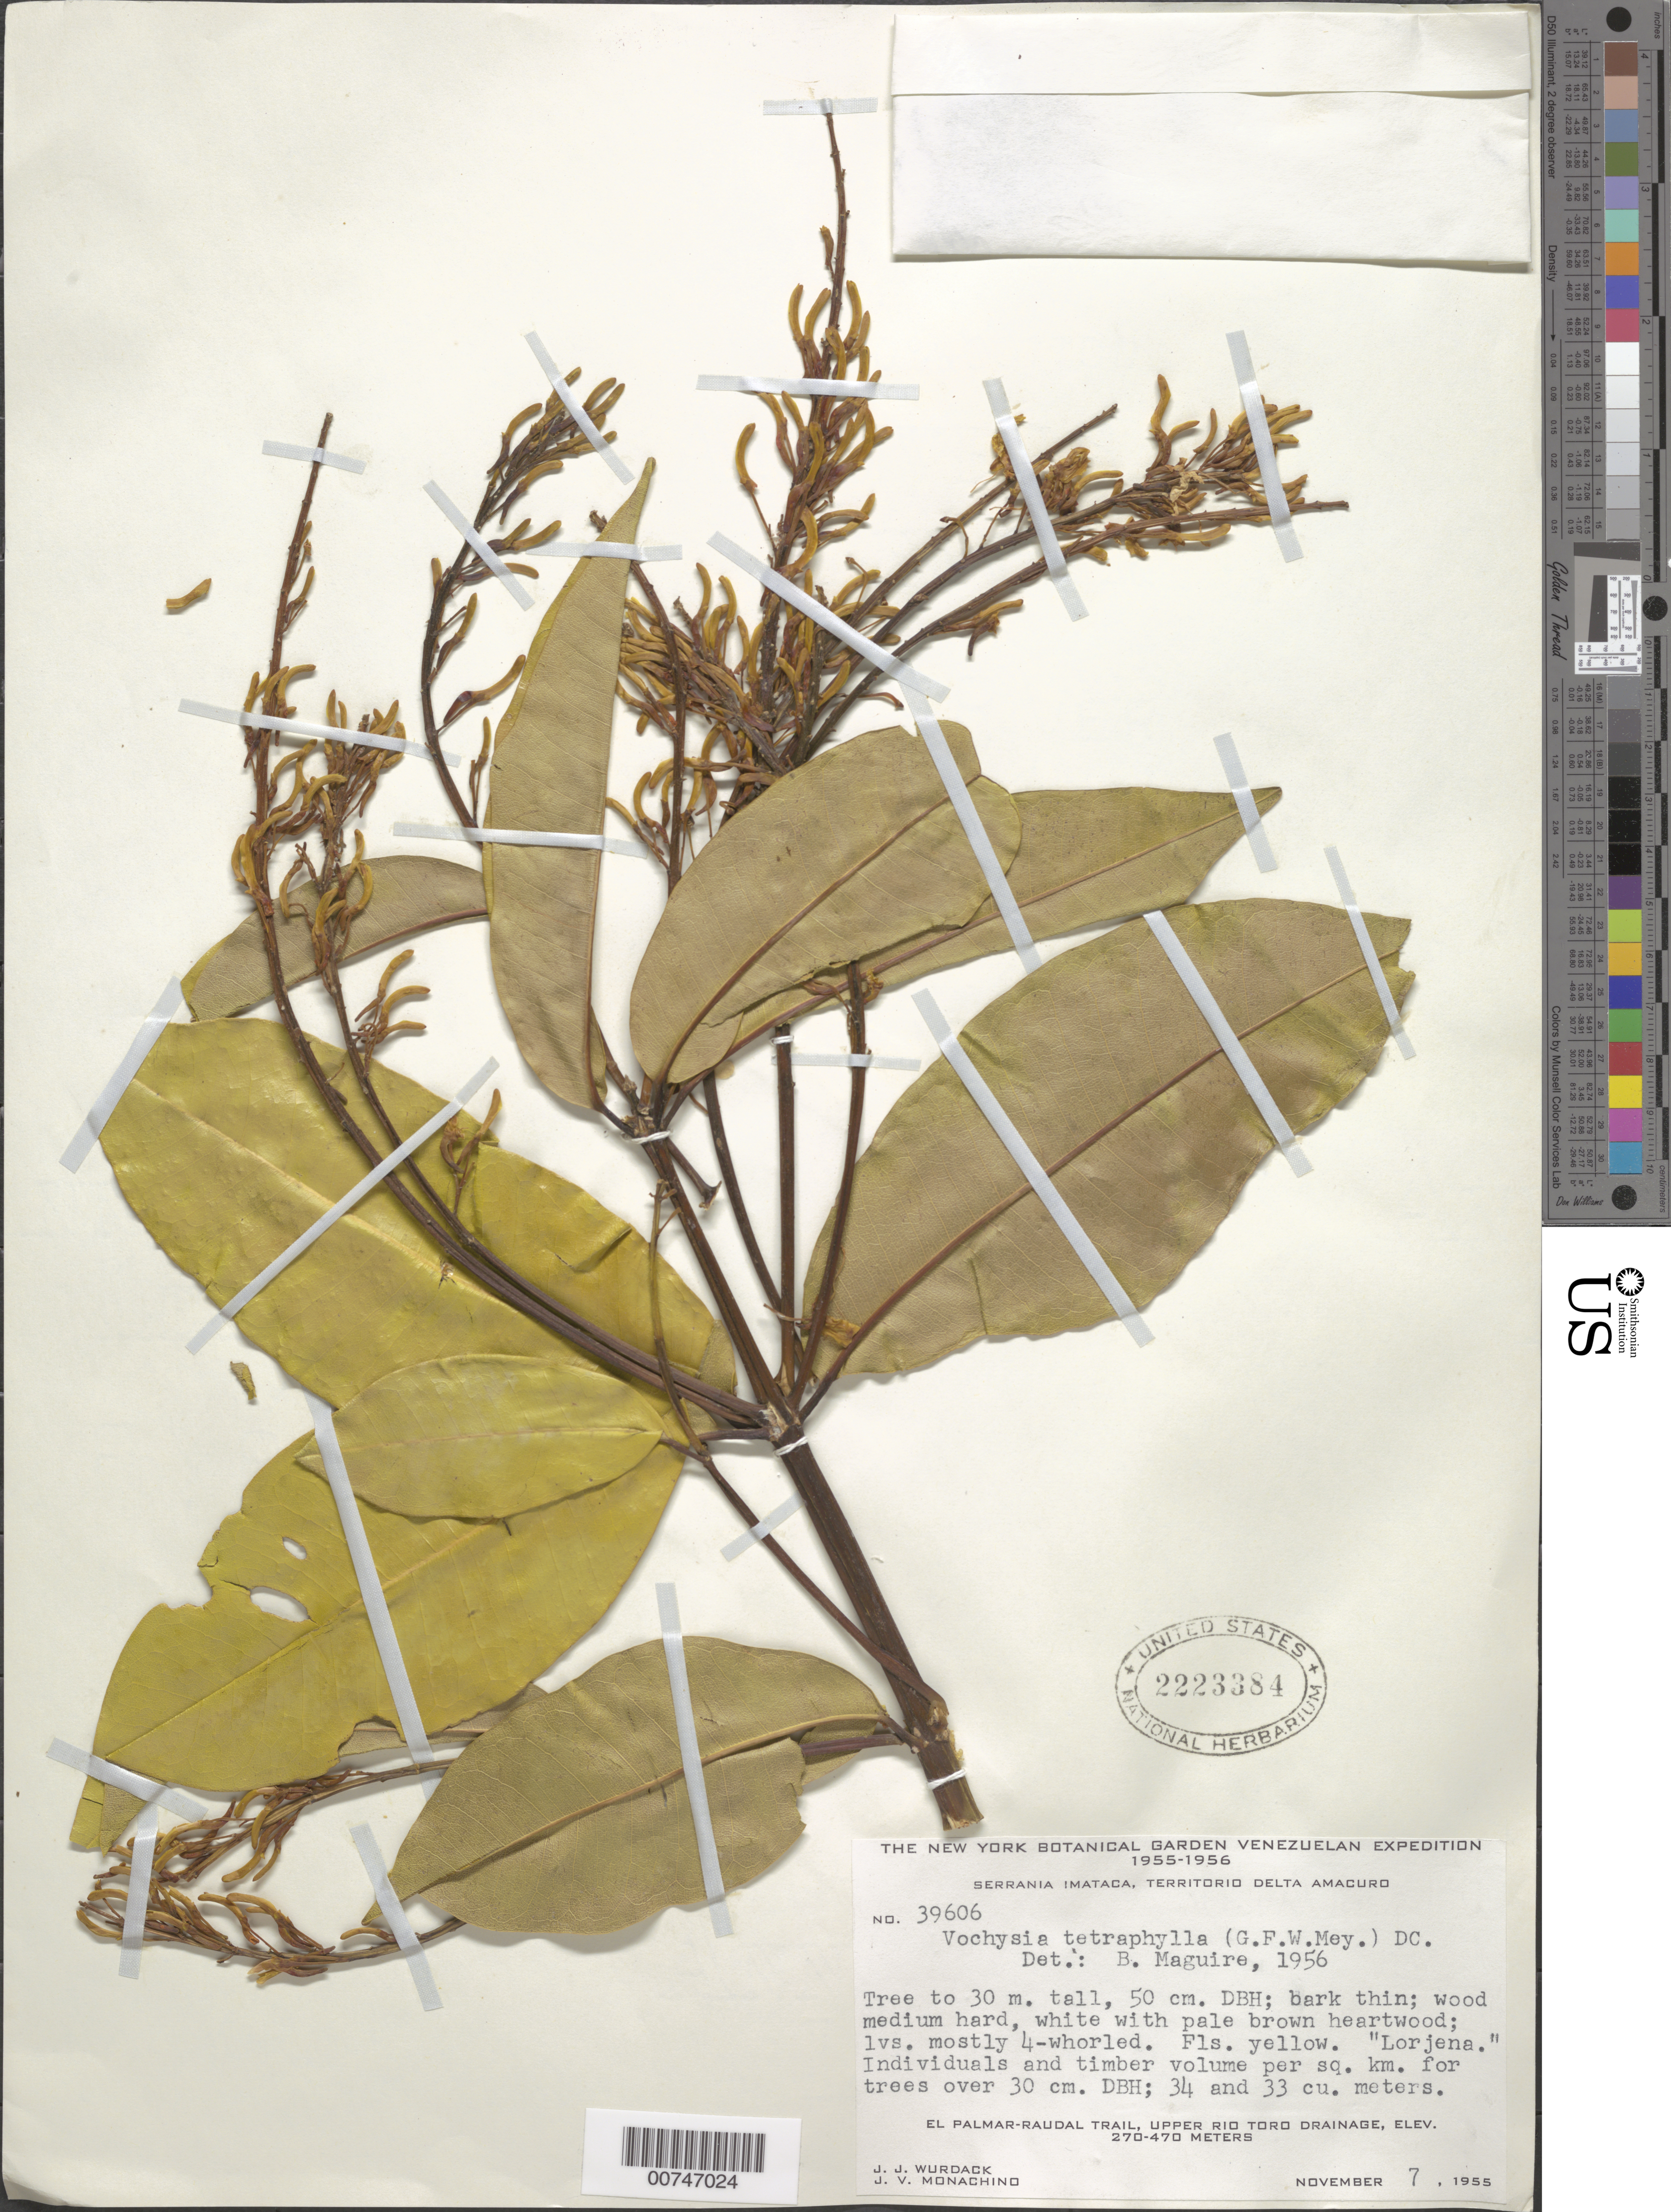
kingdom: Plantae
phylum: Tracheophyta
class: Magnoliopsida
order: Myrtales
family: Vochysiaceae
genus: Vochysia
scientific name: Vochysia tetraphylla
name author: (G. Mey.) DC.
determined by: Maguire, Bassett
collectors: J. J. Wurdack & J. V. Monachino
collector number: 39606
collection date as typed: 7-Nov-55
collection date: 1955-11-07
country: Venezuela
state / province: Delta Amacuro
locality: Serrania Imataca, El Palmar-Raudal Trail, upper Río Toro drainage; 10 km S of Cerro Muerto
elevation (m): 270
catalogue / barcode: US 2223384